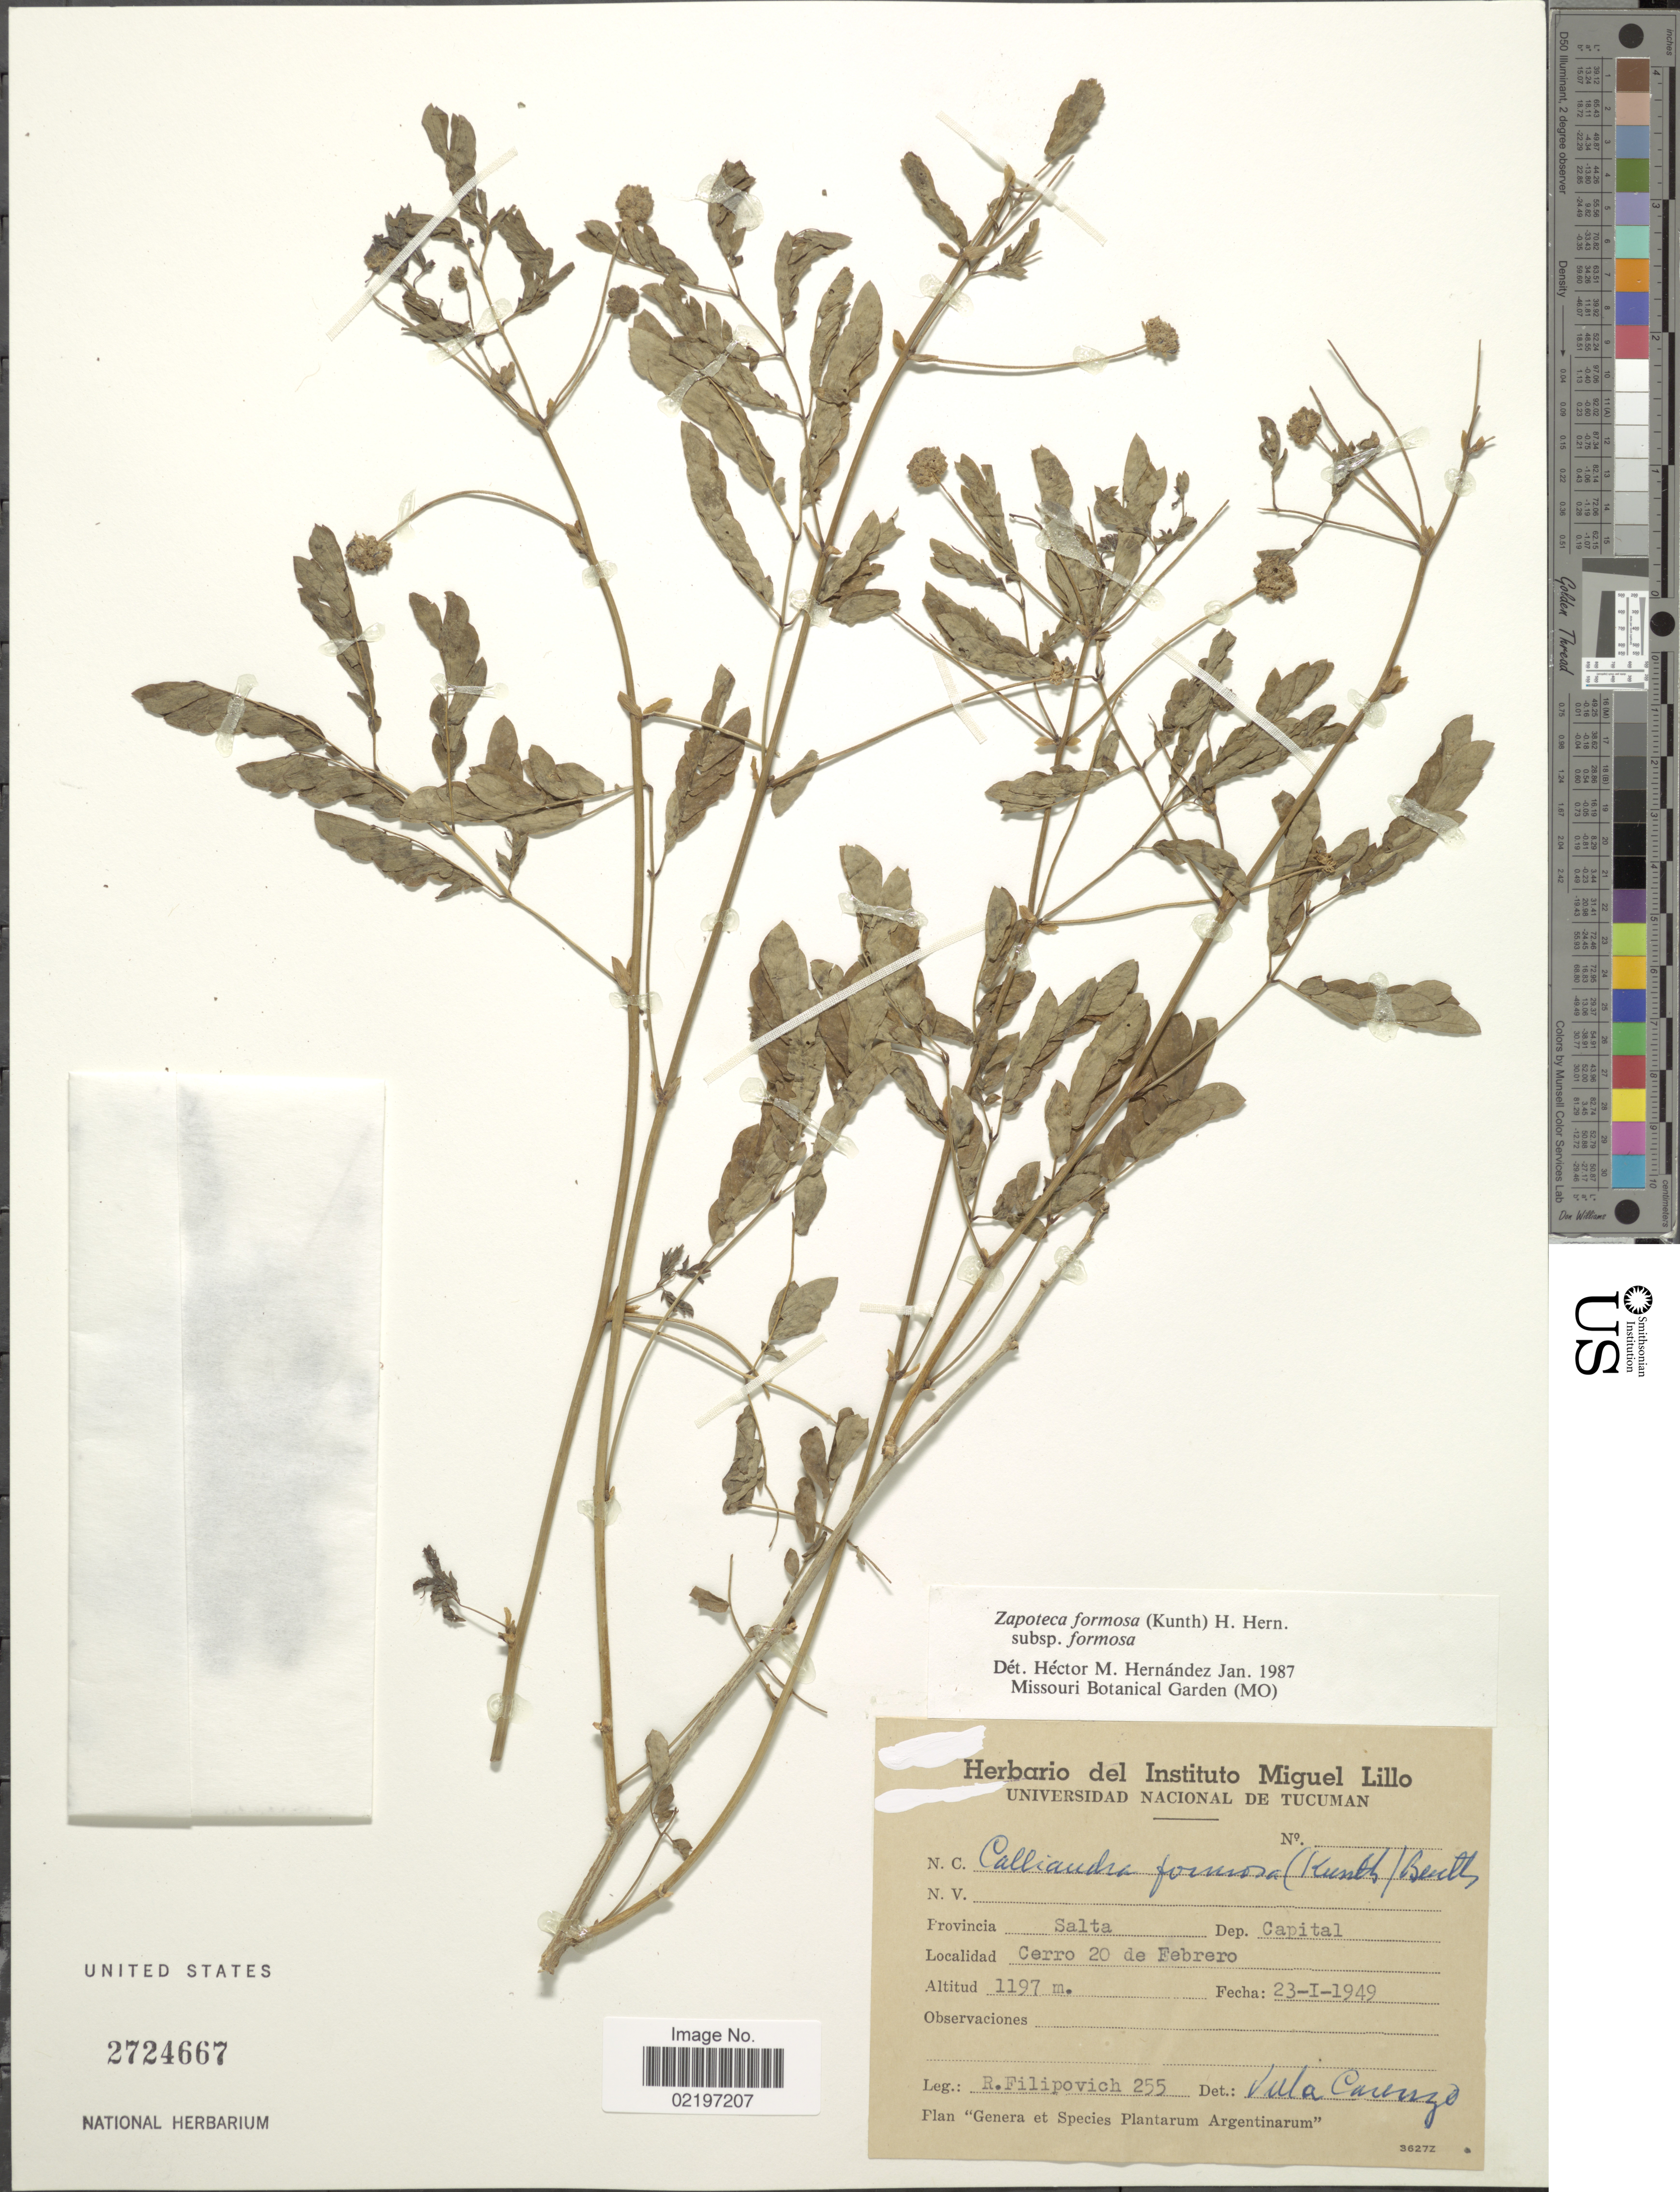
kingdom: Plantae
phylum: Tracheophyta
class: Magnoliopsida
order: Fabales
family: Fabaceae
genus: Zapoteca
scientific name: Zapoteca formosa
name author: (Kunth) H.M. Hern.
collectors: R. Filipovich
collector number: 255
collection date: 1949-01-23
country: Argentina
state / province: Salta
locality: Provincia Salta, Dep. Capital, Cerro 20 de febrero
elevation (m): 1197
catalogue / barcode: US 2724667